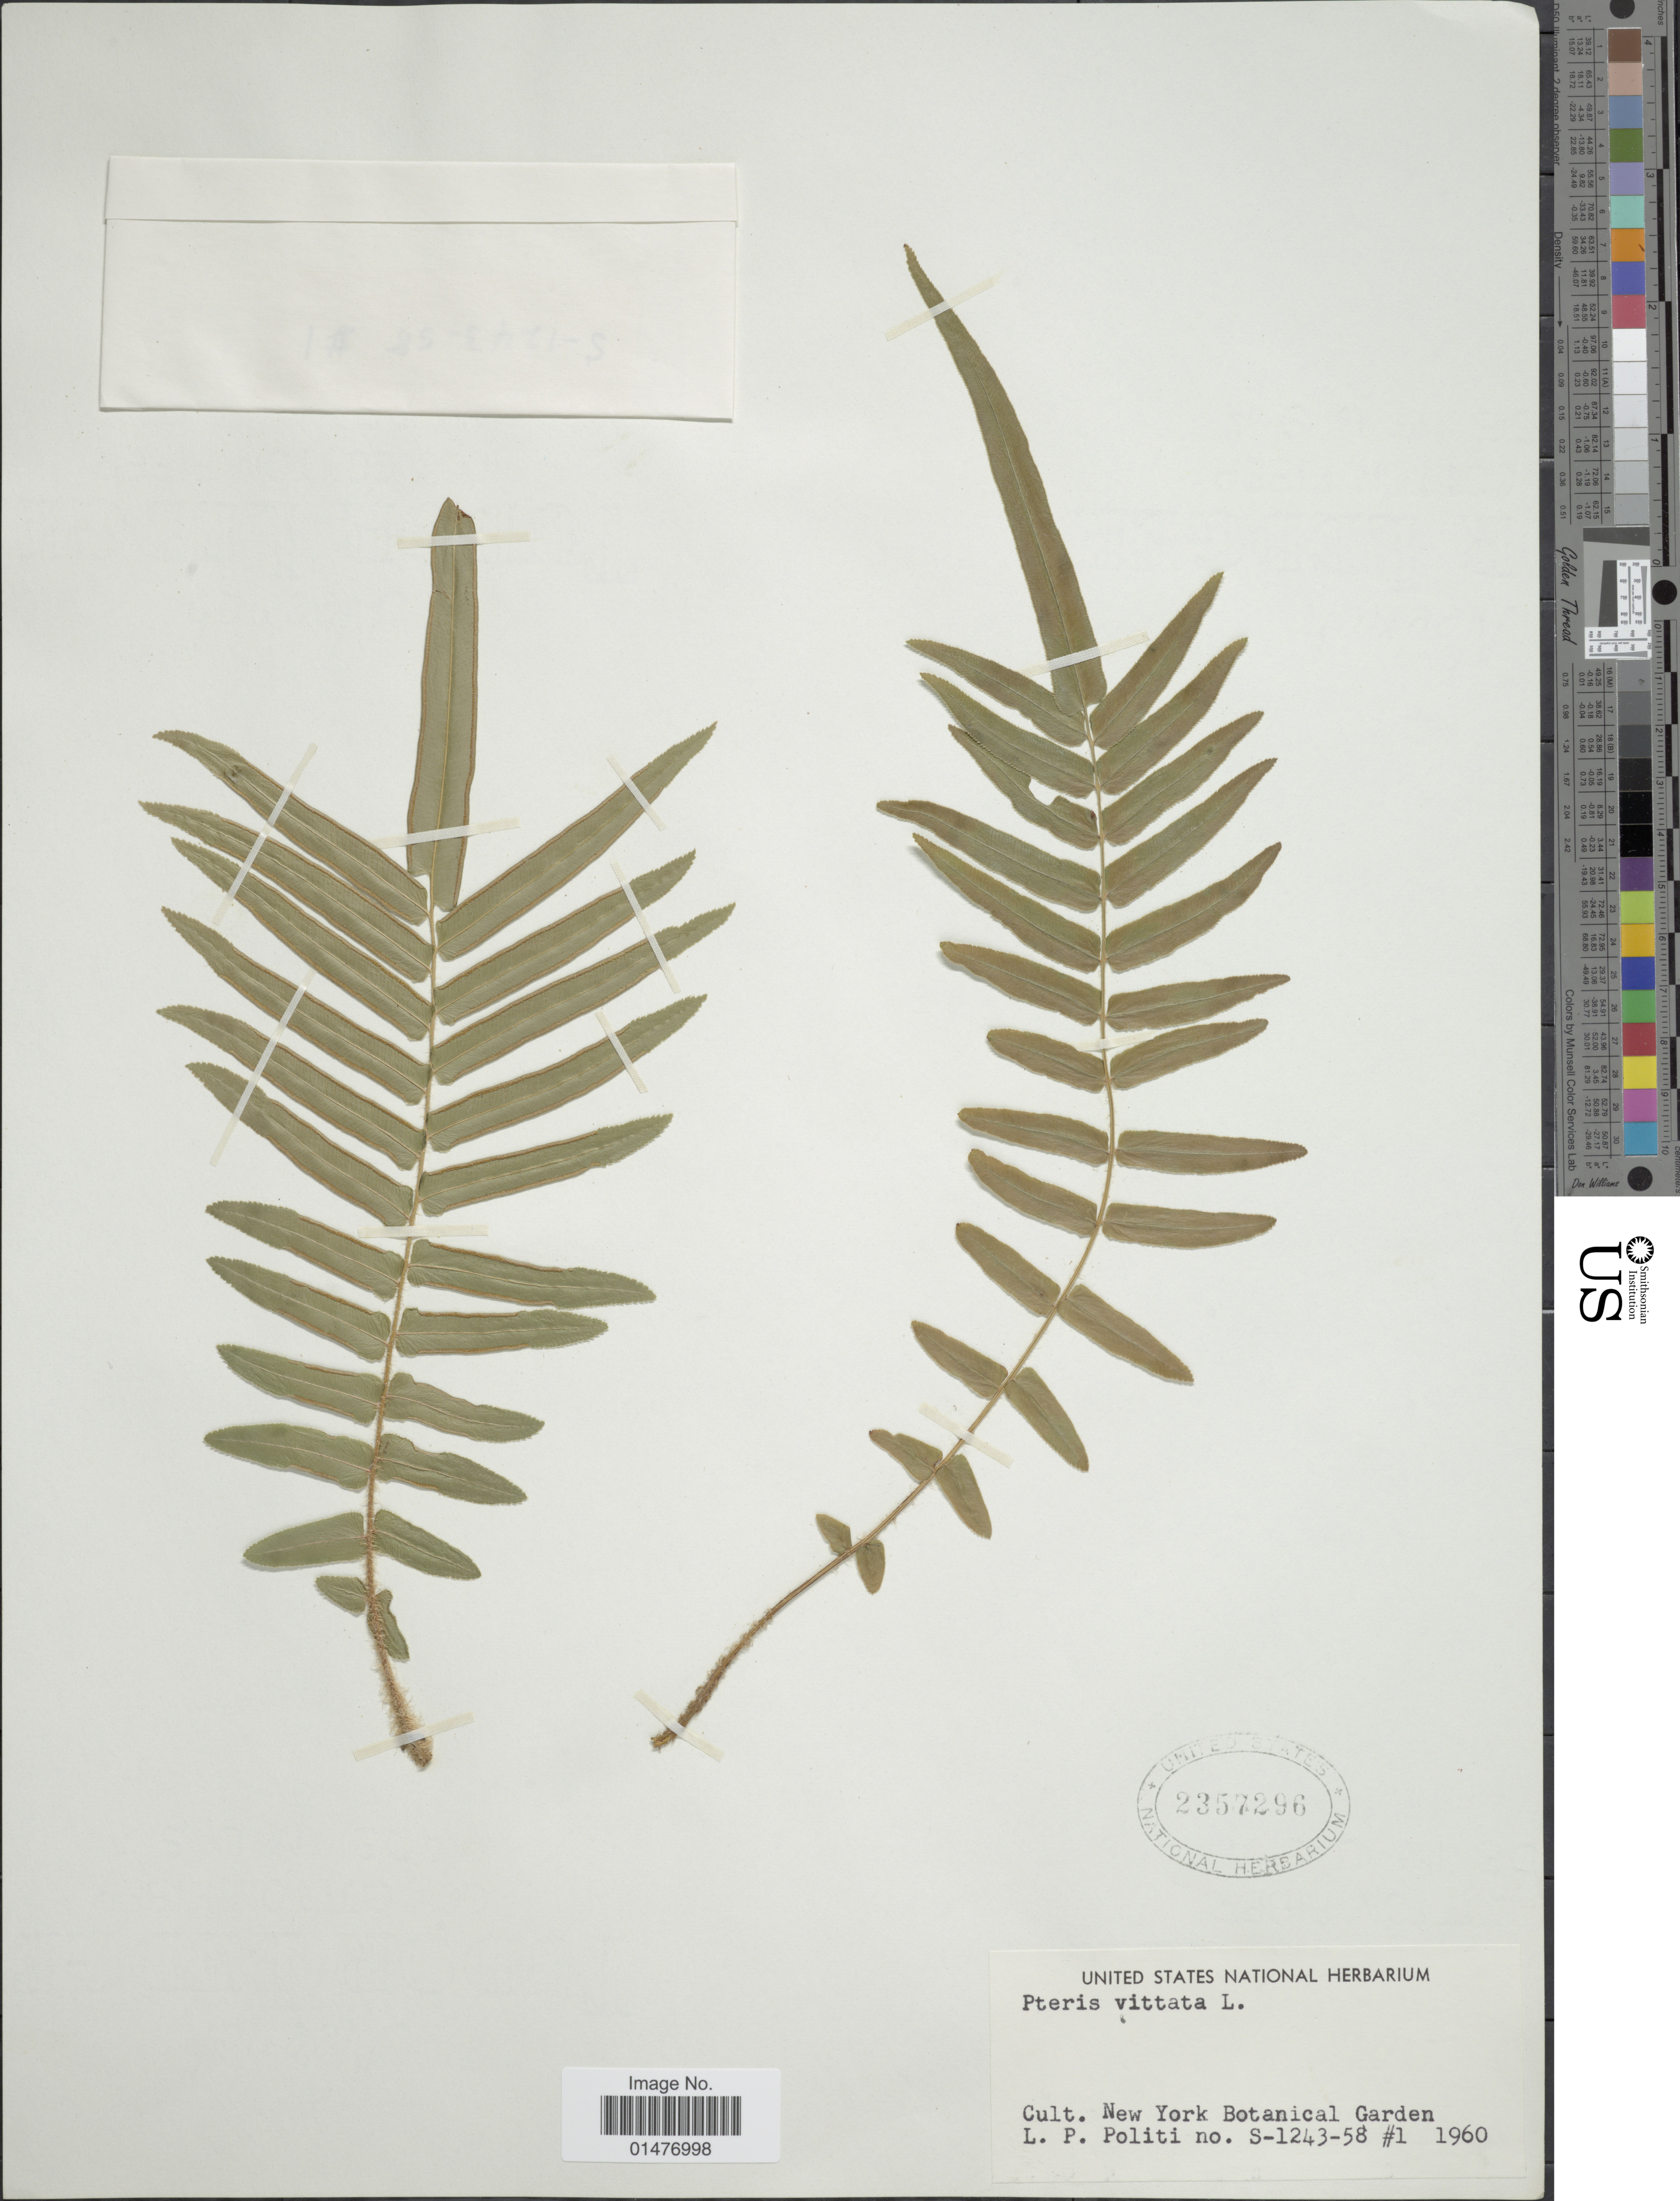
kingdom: Plantae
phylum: Tracheophyta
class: Polypodiopsida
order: Polypodiales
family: Pteridaceae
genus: Pteris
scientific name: Pteris vittata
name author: L.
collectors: L. Politi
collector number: S-1243-58/1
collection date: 1960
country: United States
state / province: New York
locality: New York Botanical Garden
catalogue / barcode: US 2357296